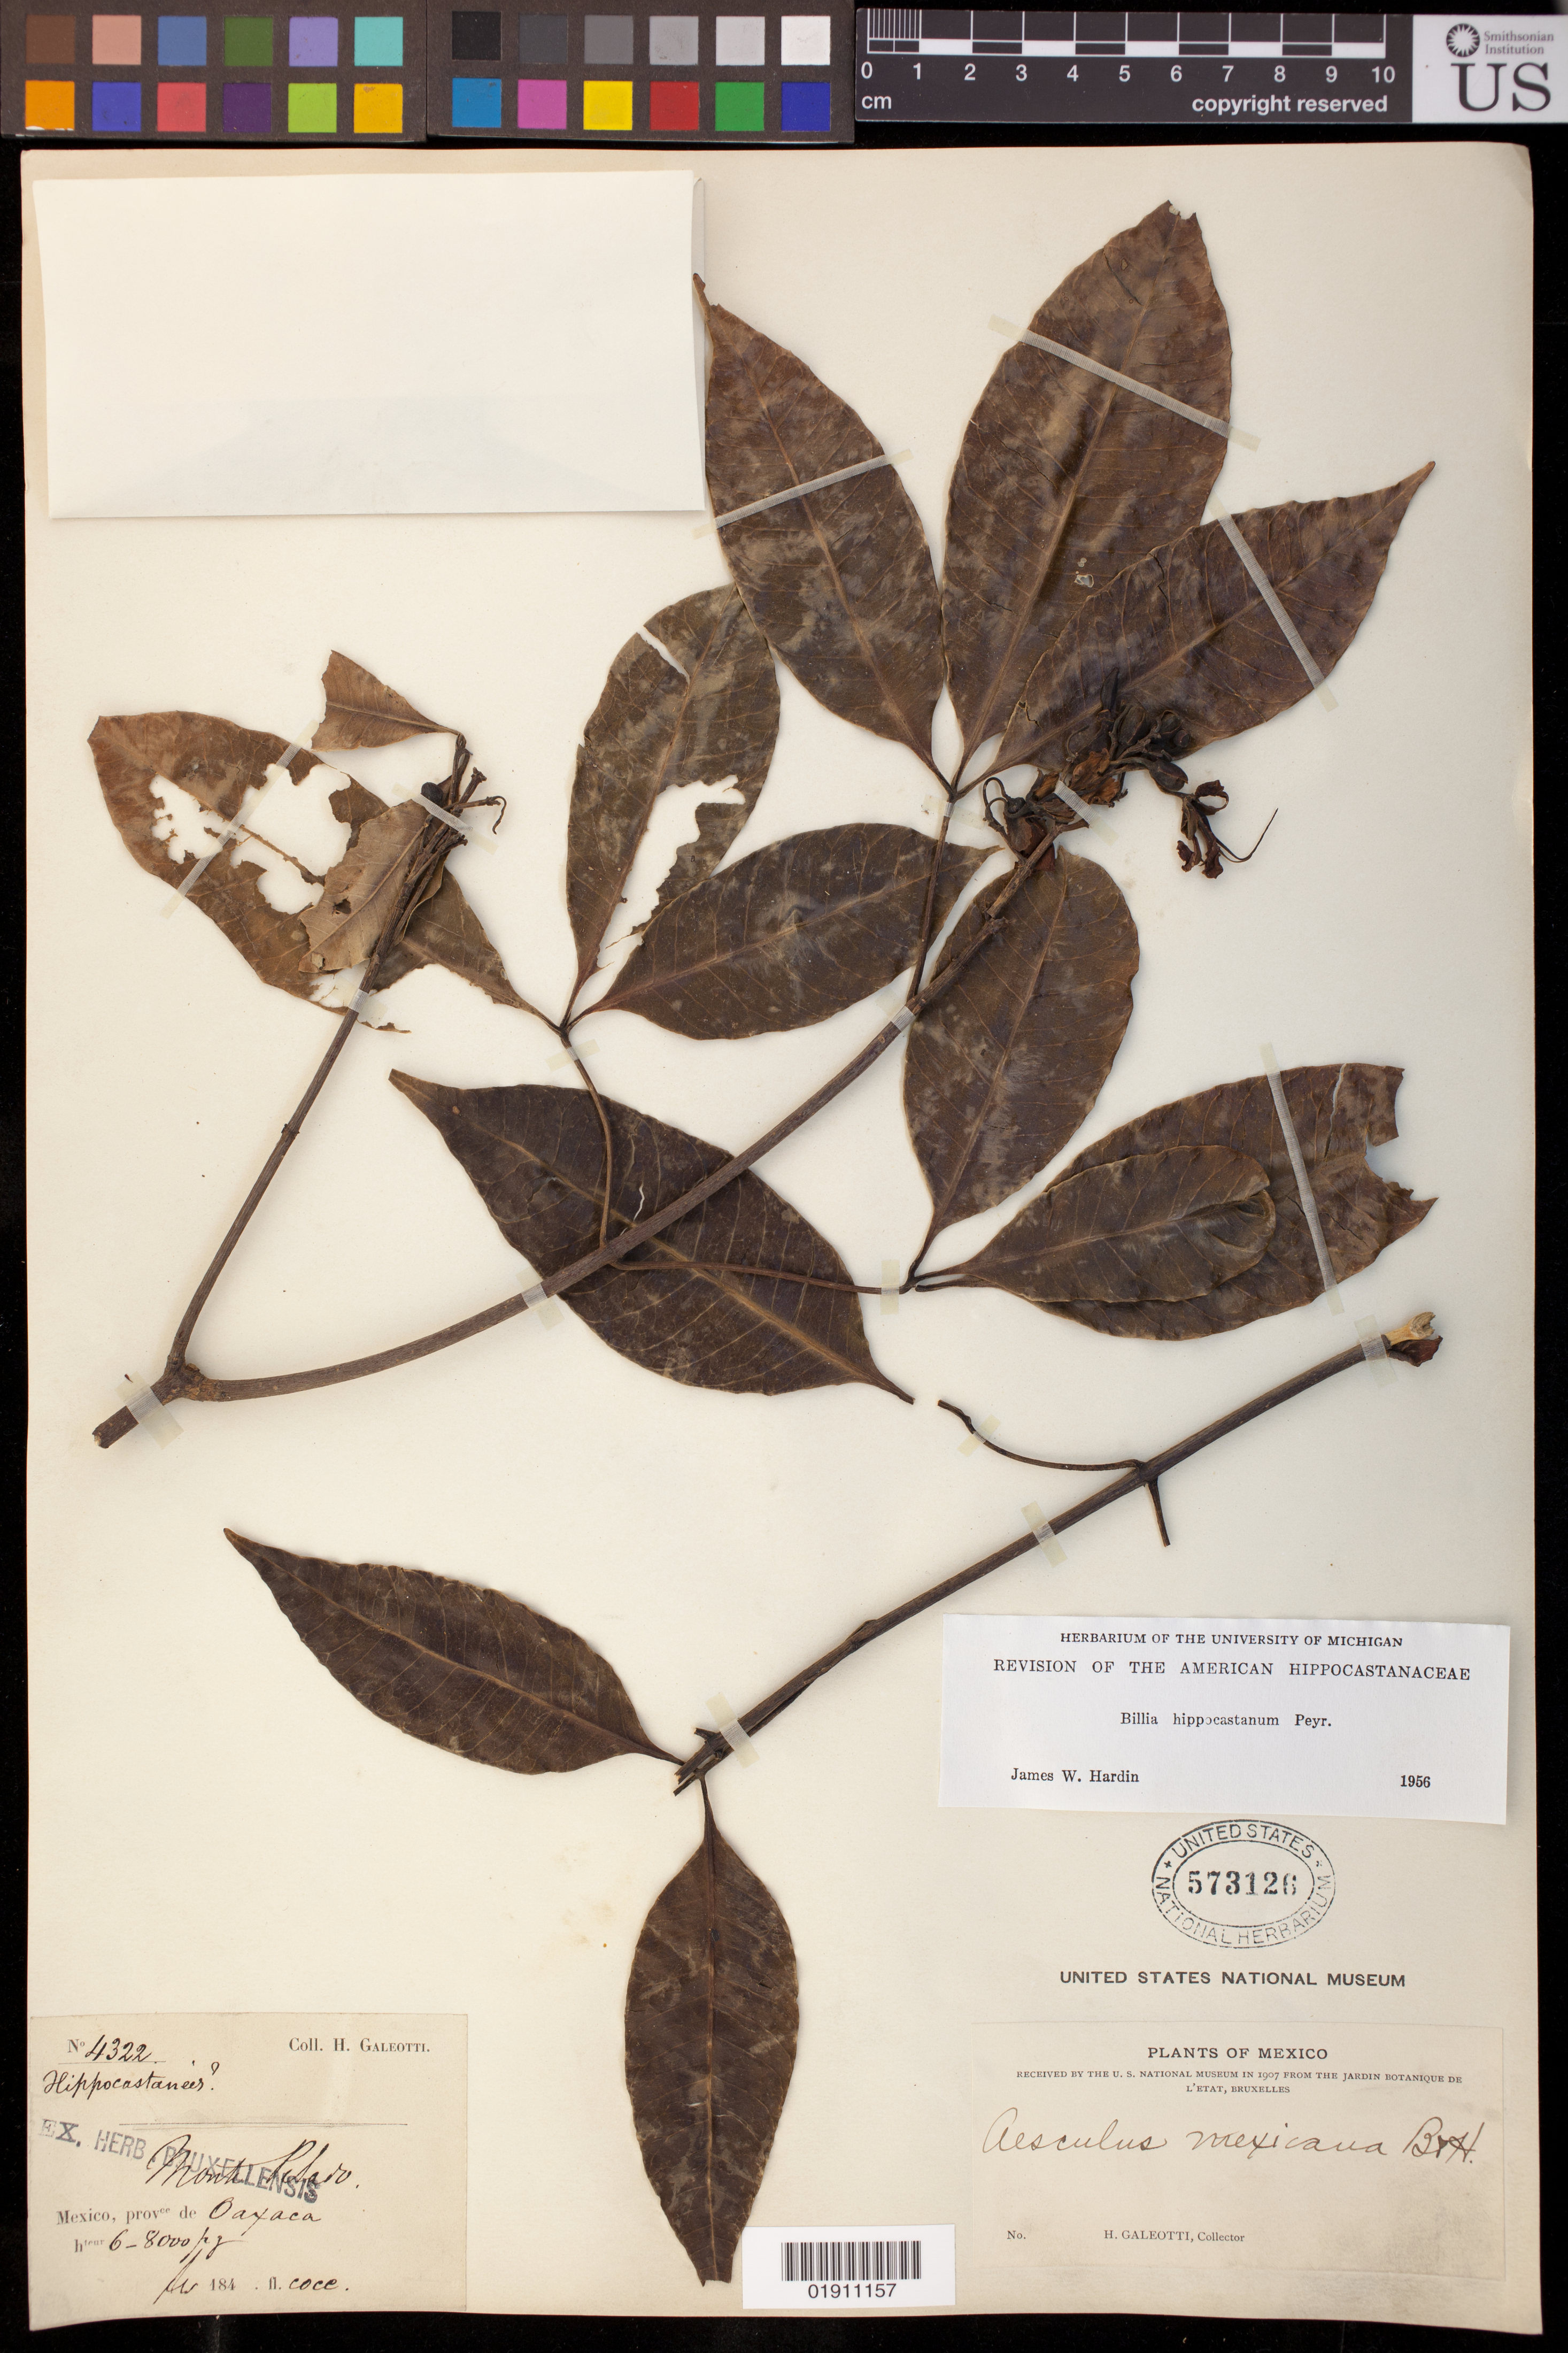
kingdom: Plantae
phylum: Tracheophyta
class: Magnoliopsida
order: Sapindales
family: Sapindaceae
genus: Billia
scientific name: Billia hippocastanum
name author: Peyr.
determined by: Hardin, J. W.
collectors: H. G. Galeotti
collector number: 4322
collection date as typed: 184-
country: Mexico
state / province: Oaxaca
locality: Monte Pilaro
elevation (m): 1829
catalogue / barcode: US 573126